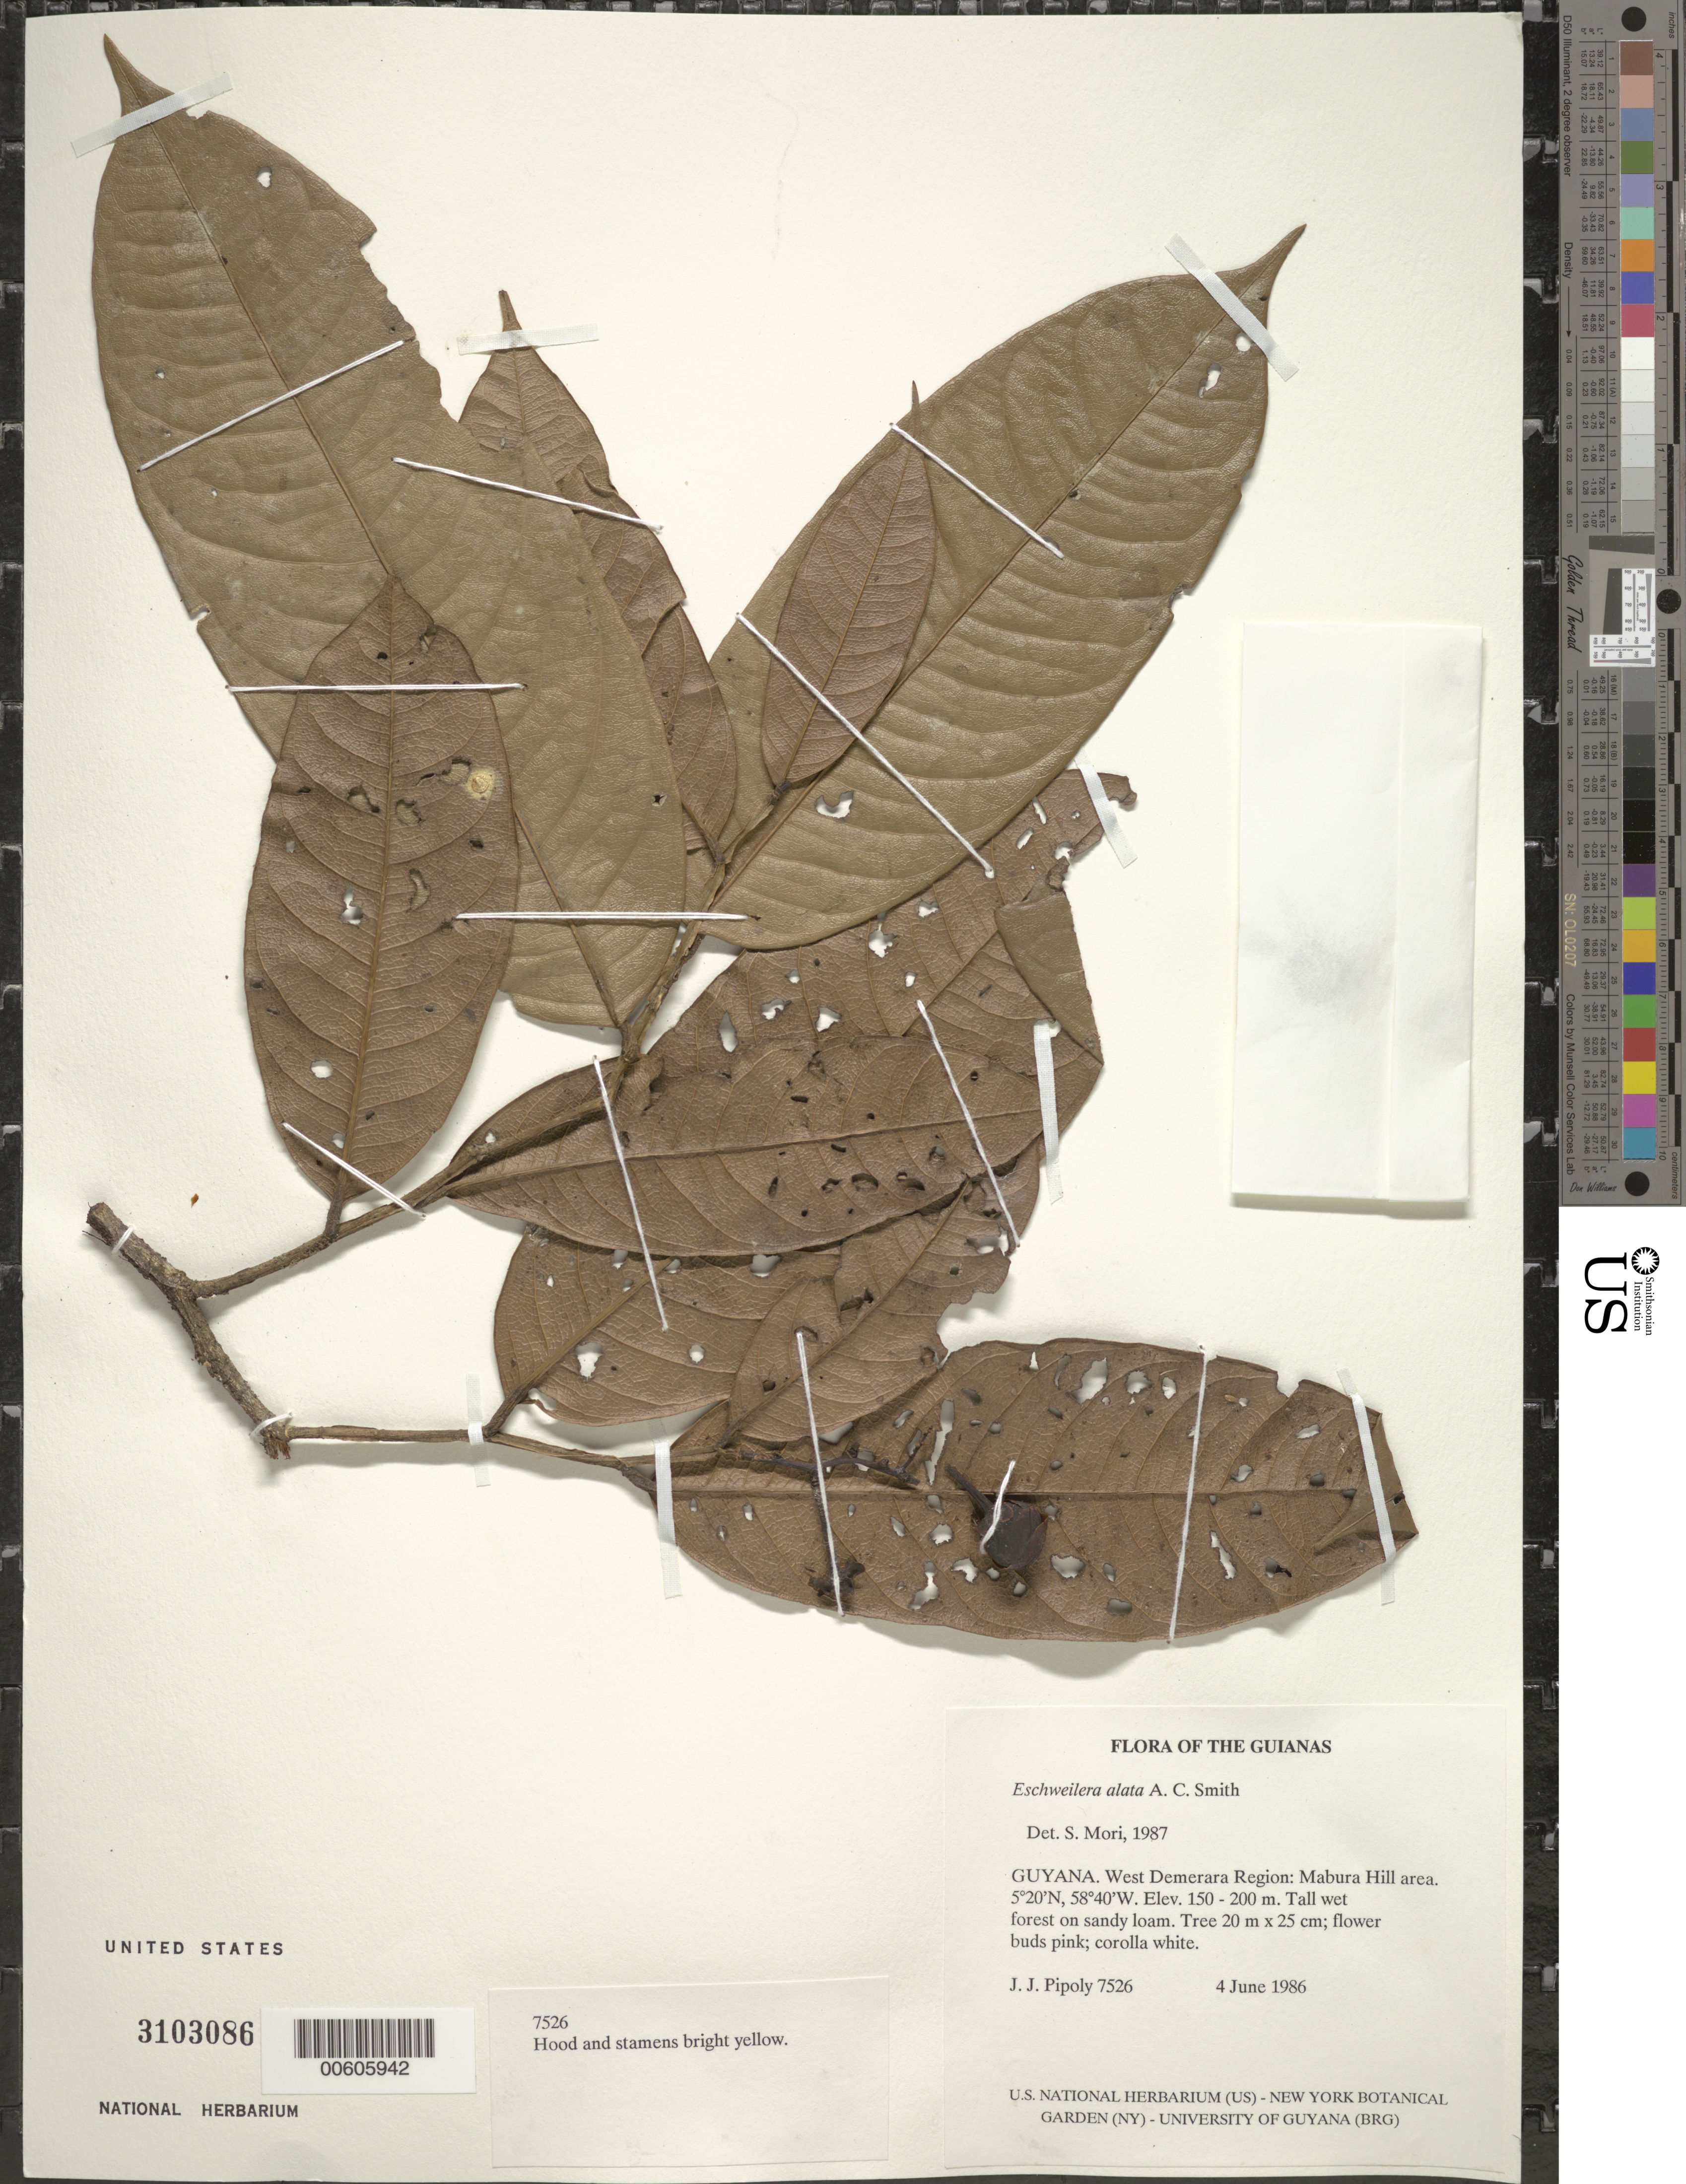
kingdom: Plantae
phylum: Tracheophyta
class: Magnoliopsida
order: Ericales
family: Lecythidaceae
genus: Eschweilera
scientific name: Eschweilera alata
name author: A.C. Sm.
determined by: Mori, Scott A.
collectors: J. J. Pipoly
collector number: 7526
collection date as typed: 4 June 1986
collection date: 1986-06-04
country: Guyana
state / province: U. Demerara-Berbice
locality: Mabura Hill area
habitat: Tall wet forest on sandy loam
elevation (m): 50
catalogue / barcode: US 3103086